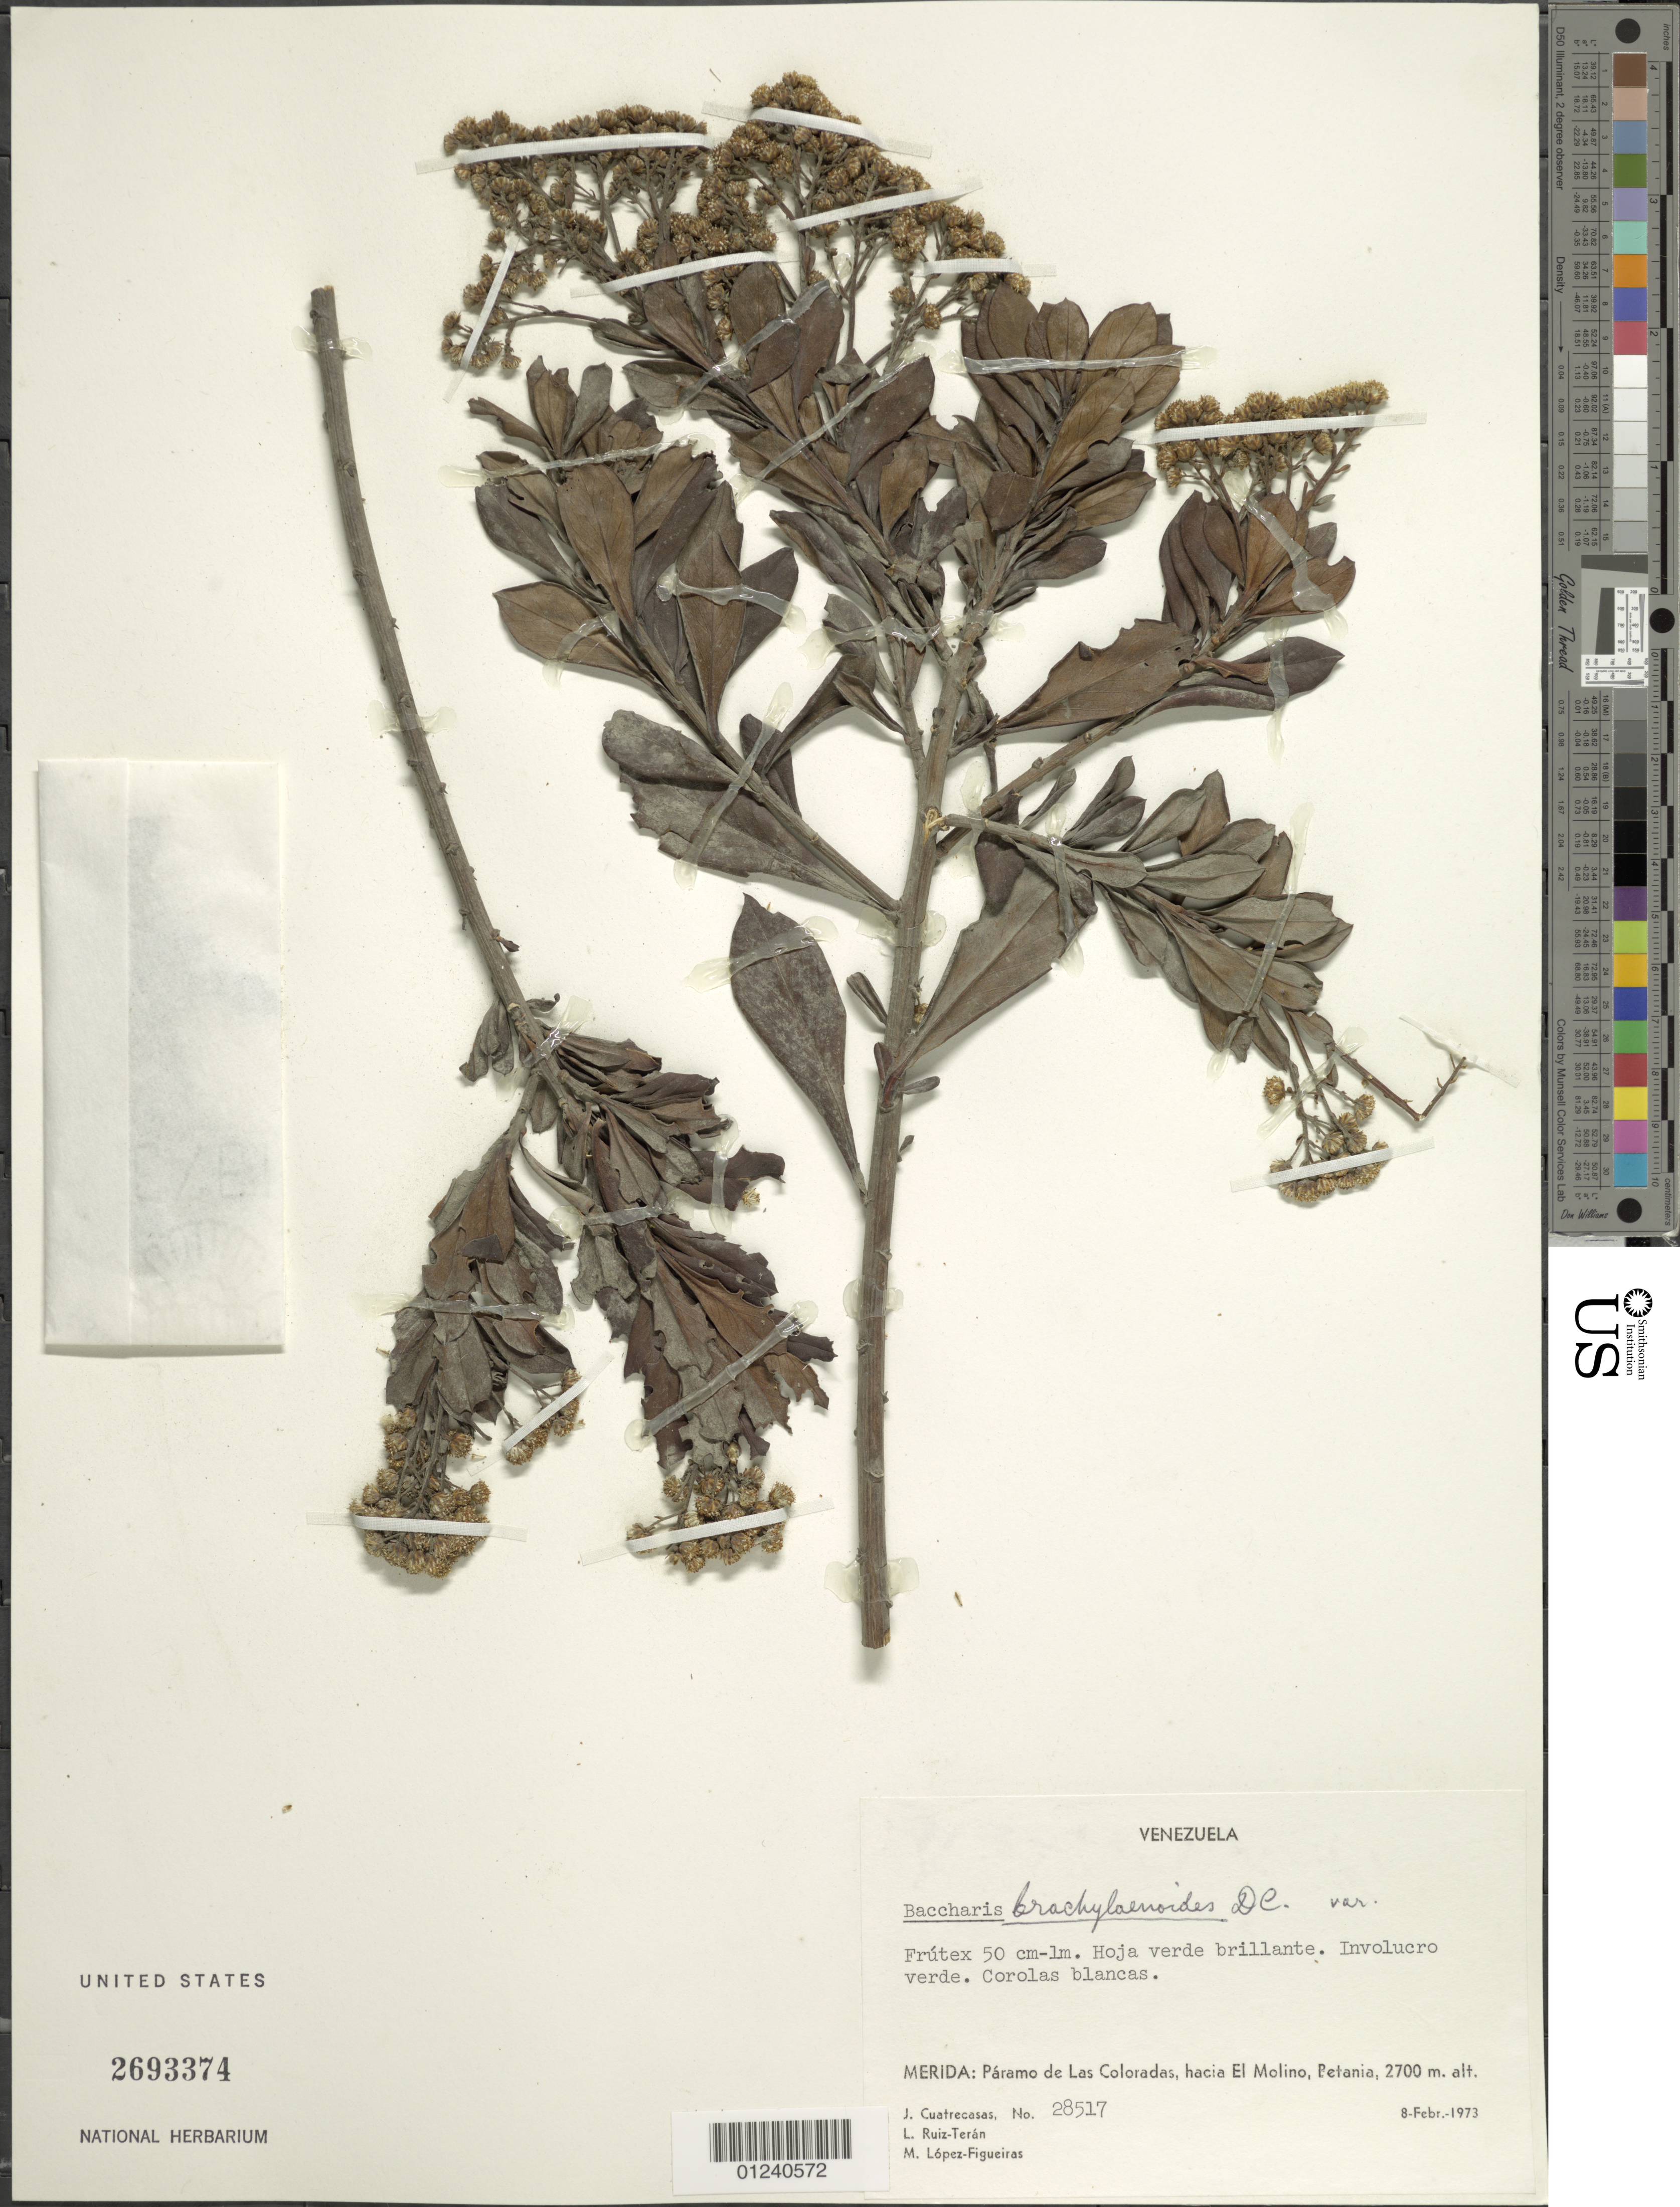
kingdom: Plantae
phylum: Tracheophyta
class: Magnoliopsida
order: Asterales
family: Asteraceae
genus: Baccharis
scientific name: Baccharis brachylaenoides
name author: DC.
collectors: J. Cuatrecasas, L. E. Ruíz-Terán & M. López Figueiras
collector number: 28517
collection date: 1973-02-08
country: Venezuela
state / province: Mérida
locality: Paramo de Las Coloradas, hacia El Molino, Betania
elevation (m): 2700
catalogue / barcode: US 2693374